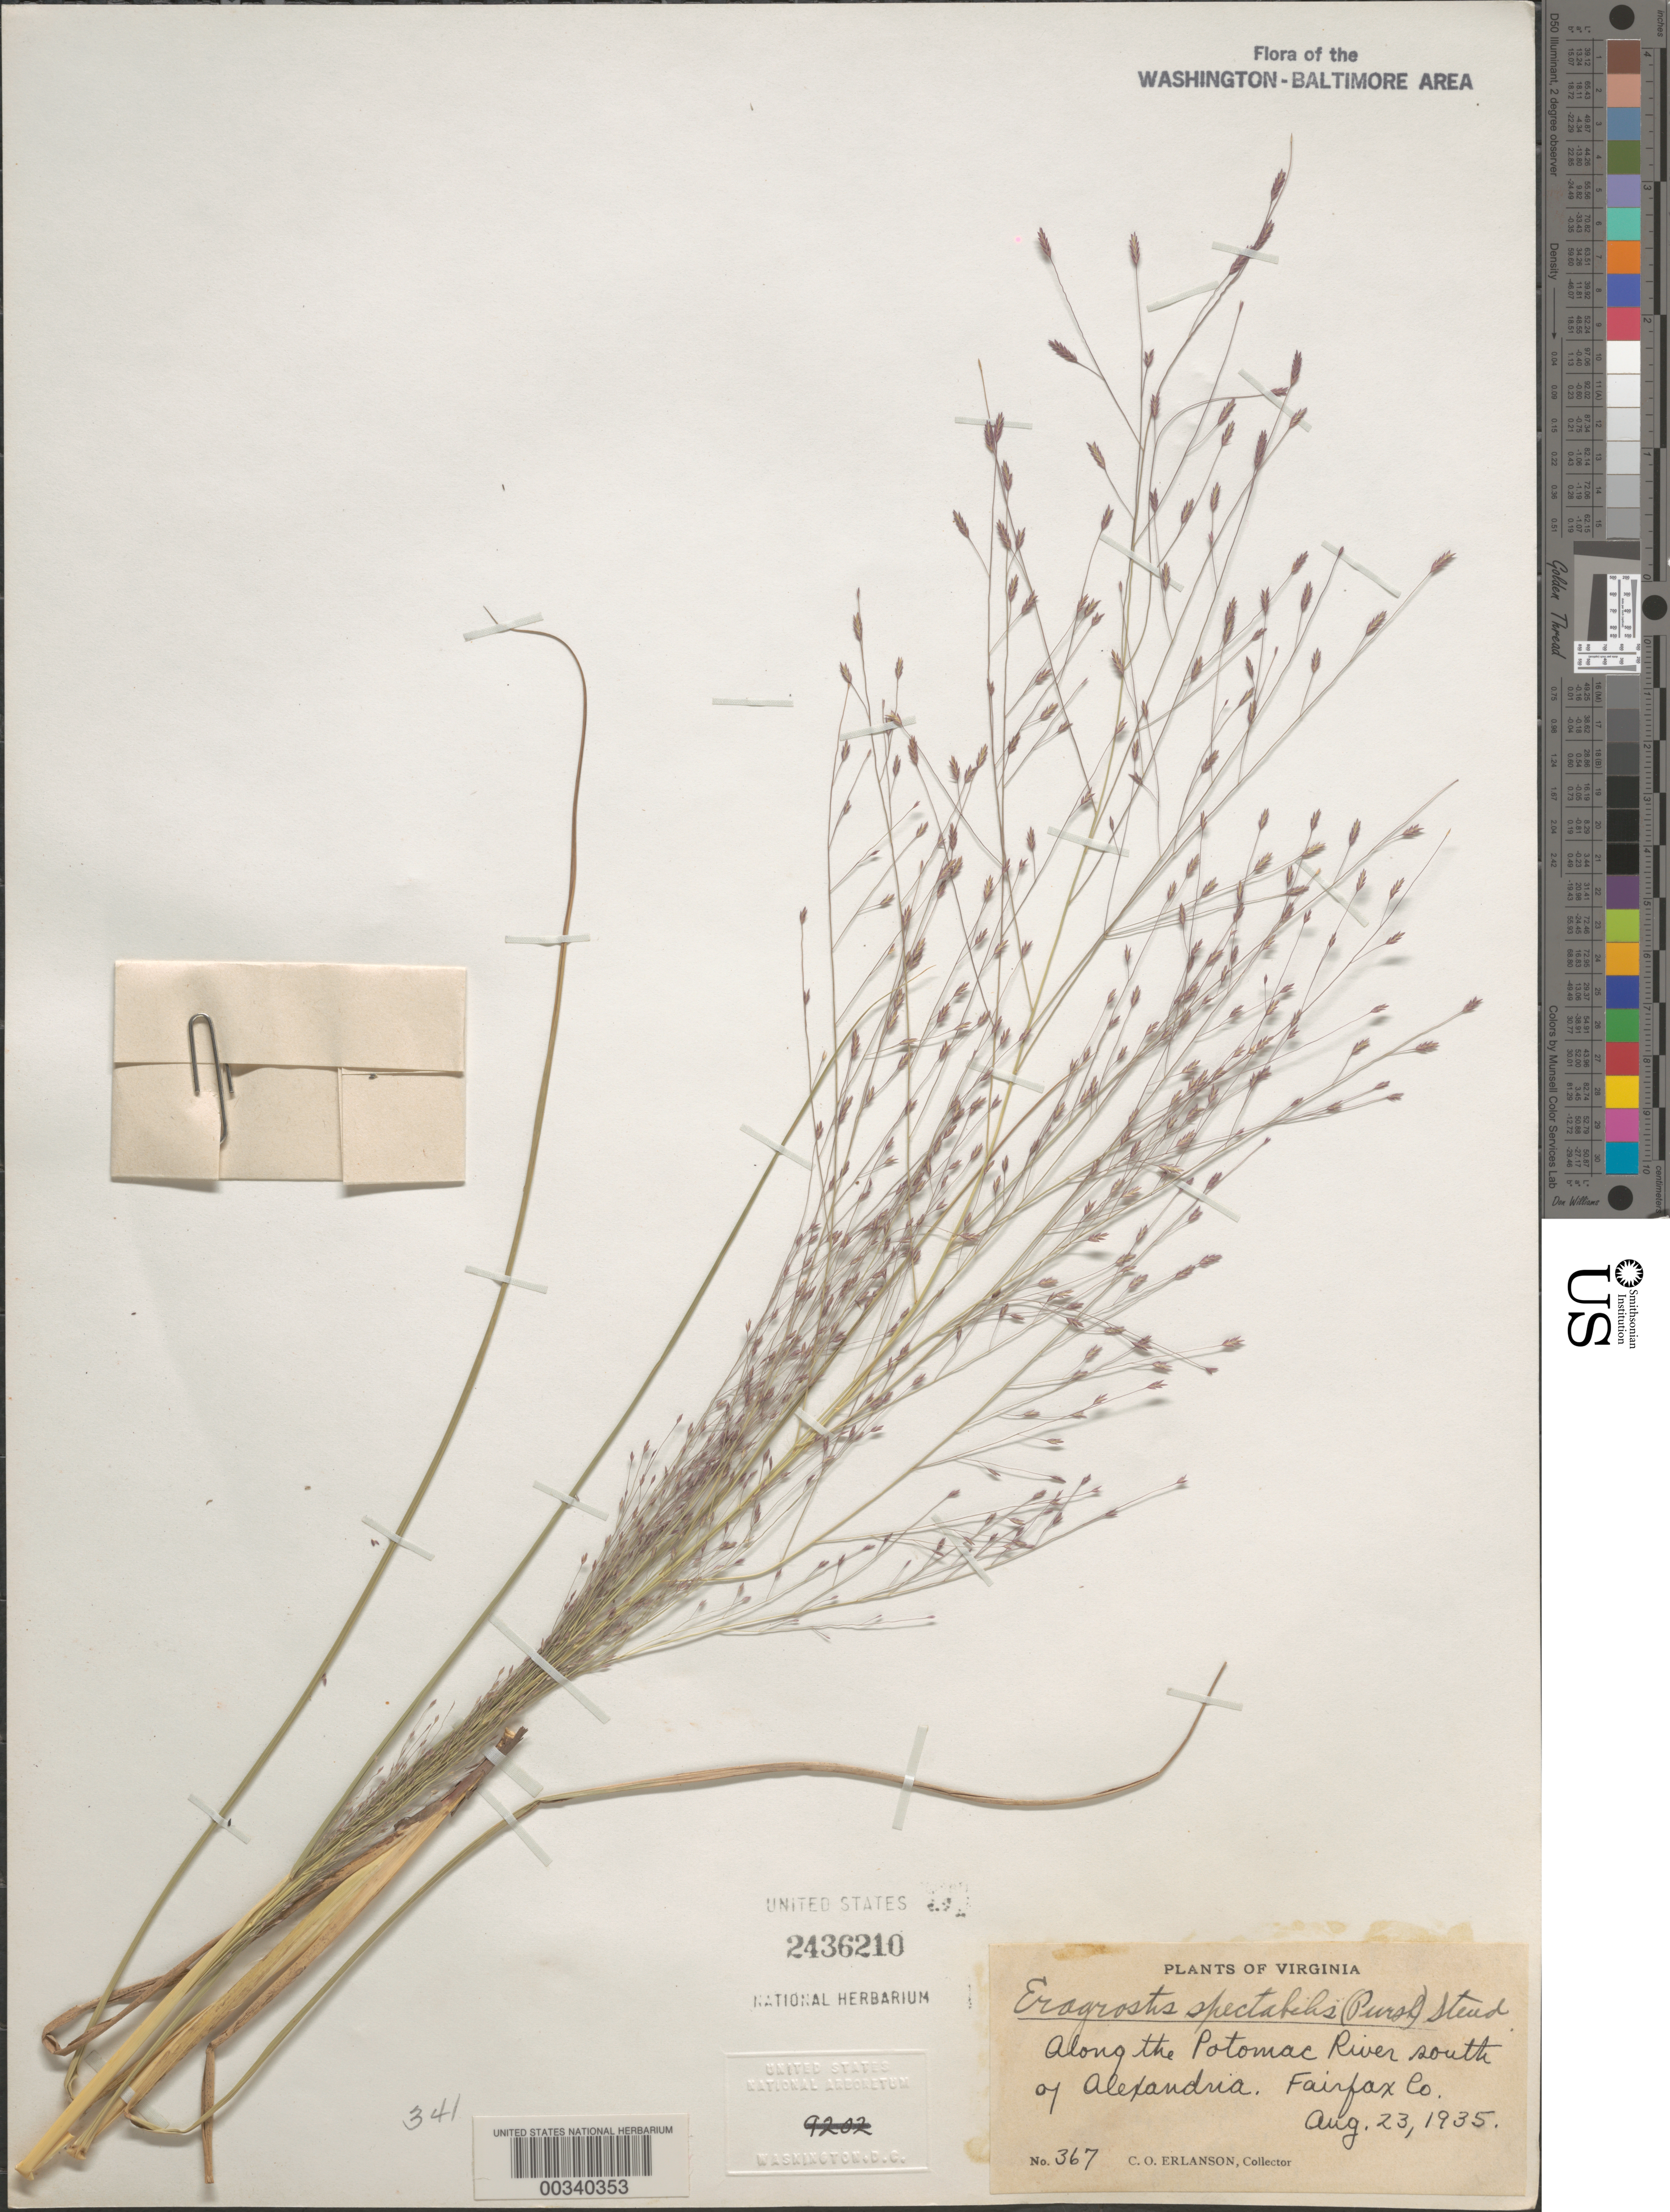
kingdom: Plantae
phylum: Tracheophyta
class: Liliopsida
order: Poales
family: Poaceae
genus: Eragrostis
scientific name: Eragrostis spectabilis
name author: (Pursh) Steud.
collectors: C. O. Erlanson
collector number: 367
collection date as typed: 23 Aug 1935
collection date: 1935-08-23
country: United States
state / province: Virginia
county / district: Fairfax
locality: S of Alexandria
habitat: Along potomac river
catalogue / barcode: US 2436210